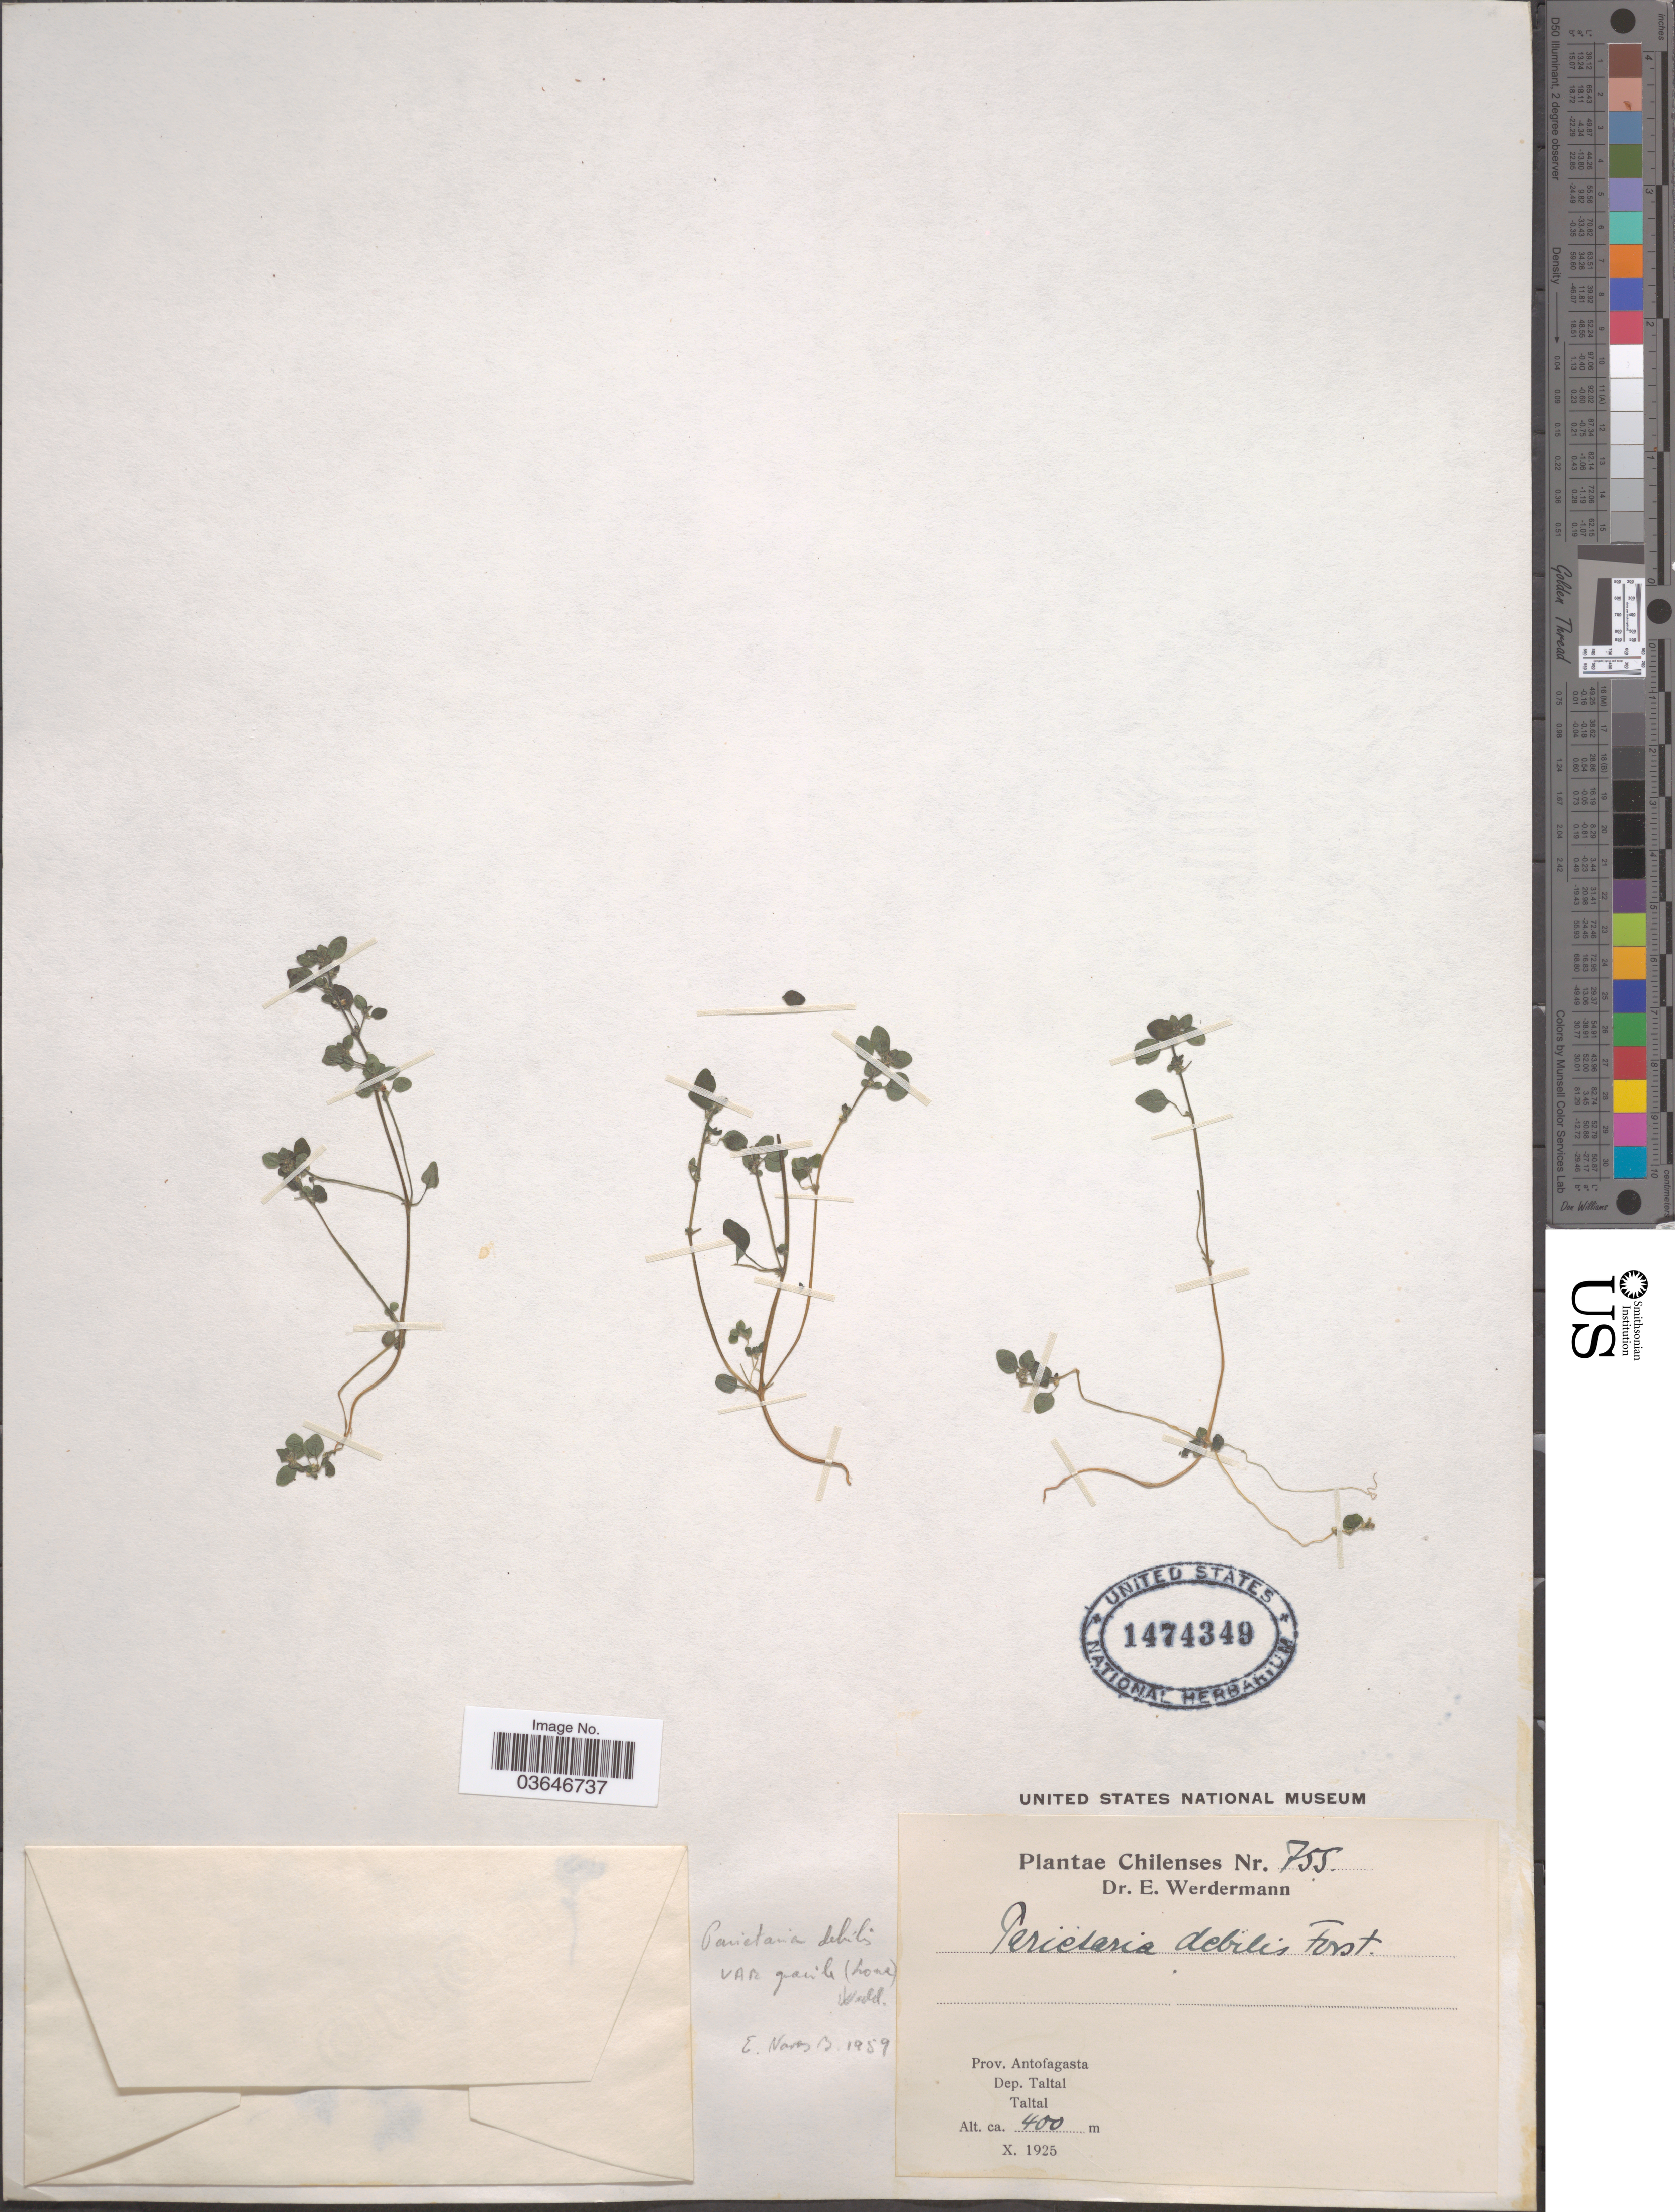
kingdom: Plantae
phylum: Tracheophyta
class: Magnoliopsida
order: Rosales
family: Urticaceae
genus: Parietaria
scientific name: Parietaria debilis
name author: G. Forst.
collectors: E. Werdermann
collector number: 755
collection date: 1925-10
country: Chile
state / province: Antofagasta (II)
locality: Dep. Taltal. Taltal.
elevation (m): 400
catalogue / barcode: US 1474349